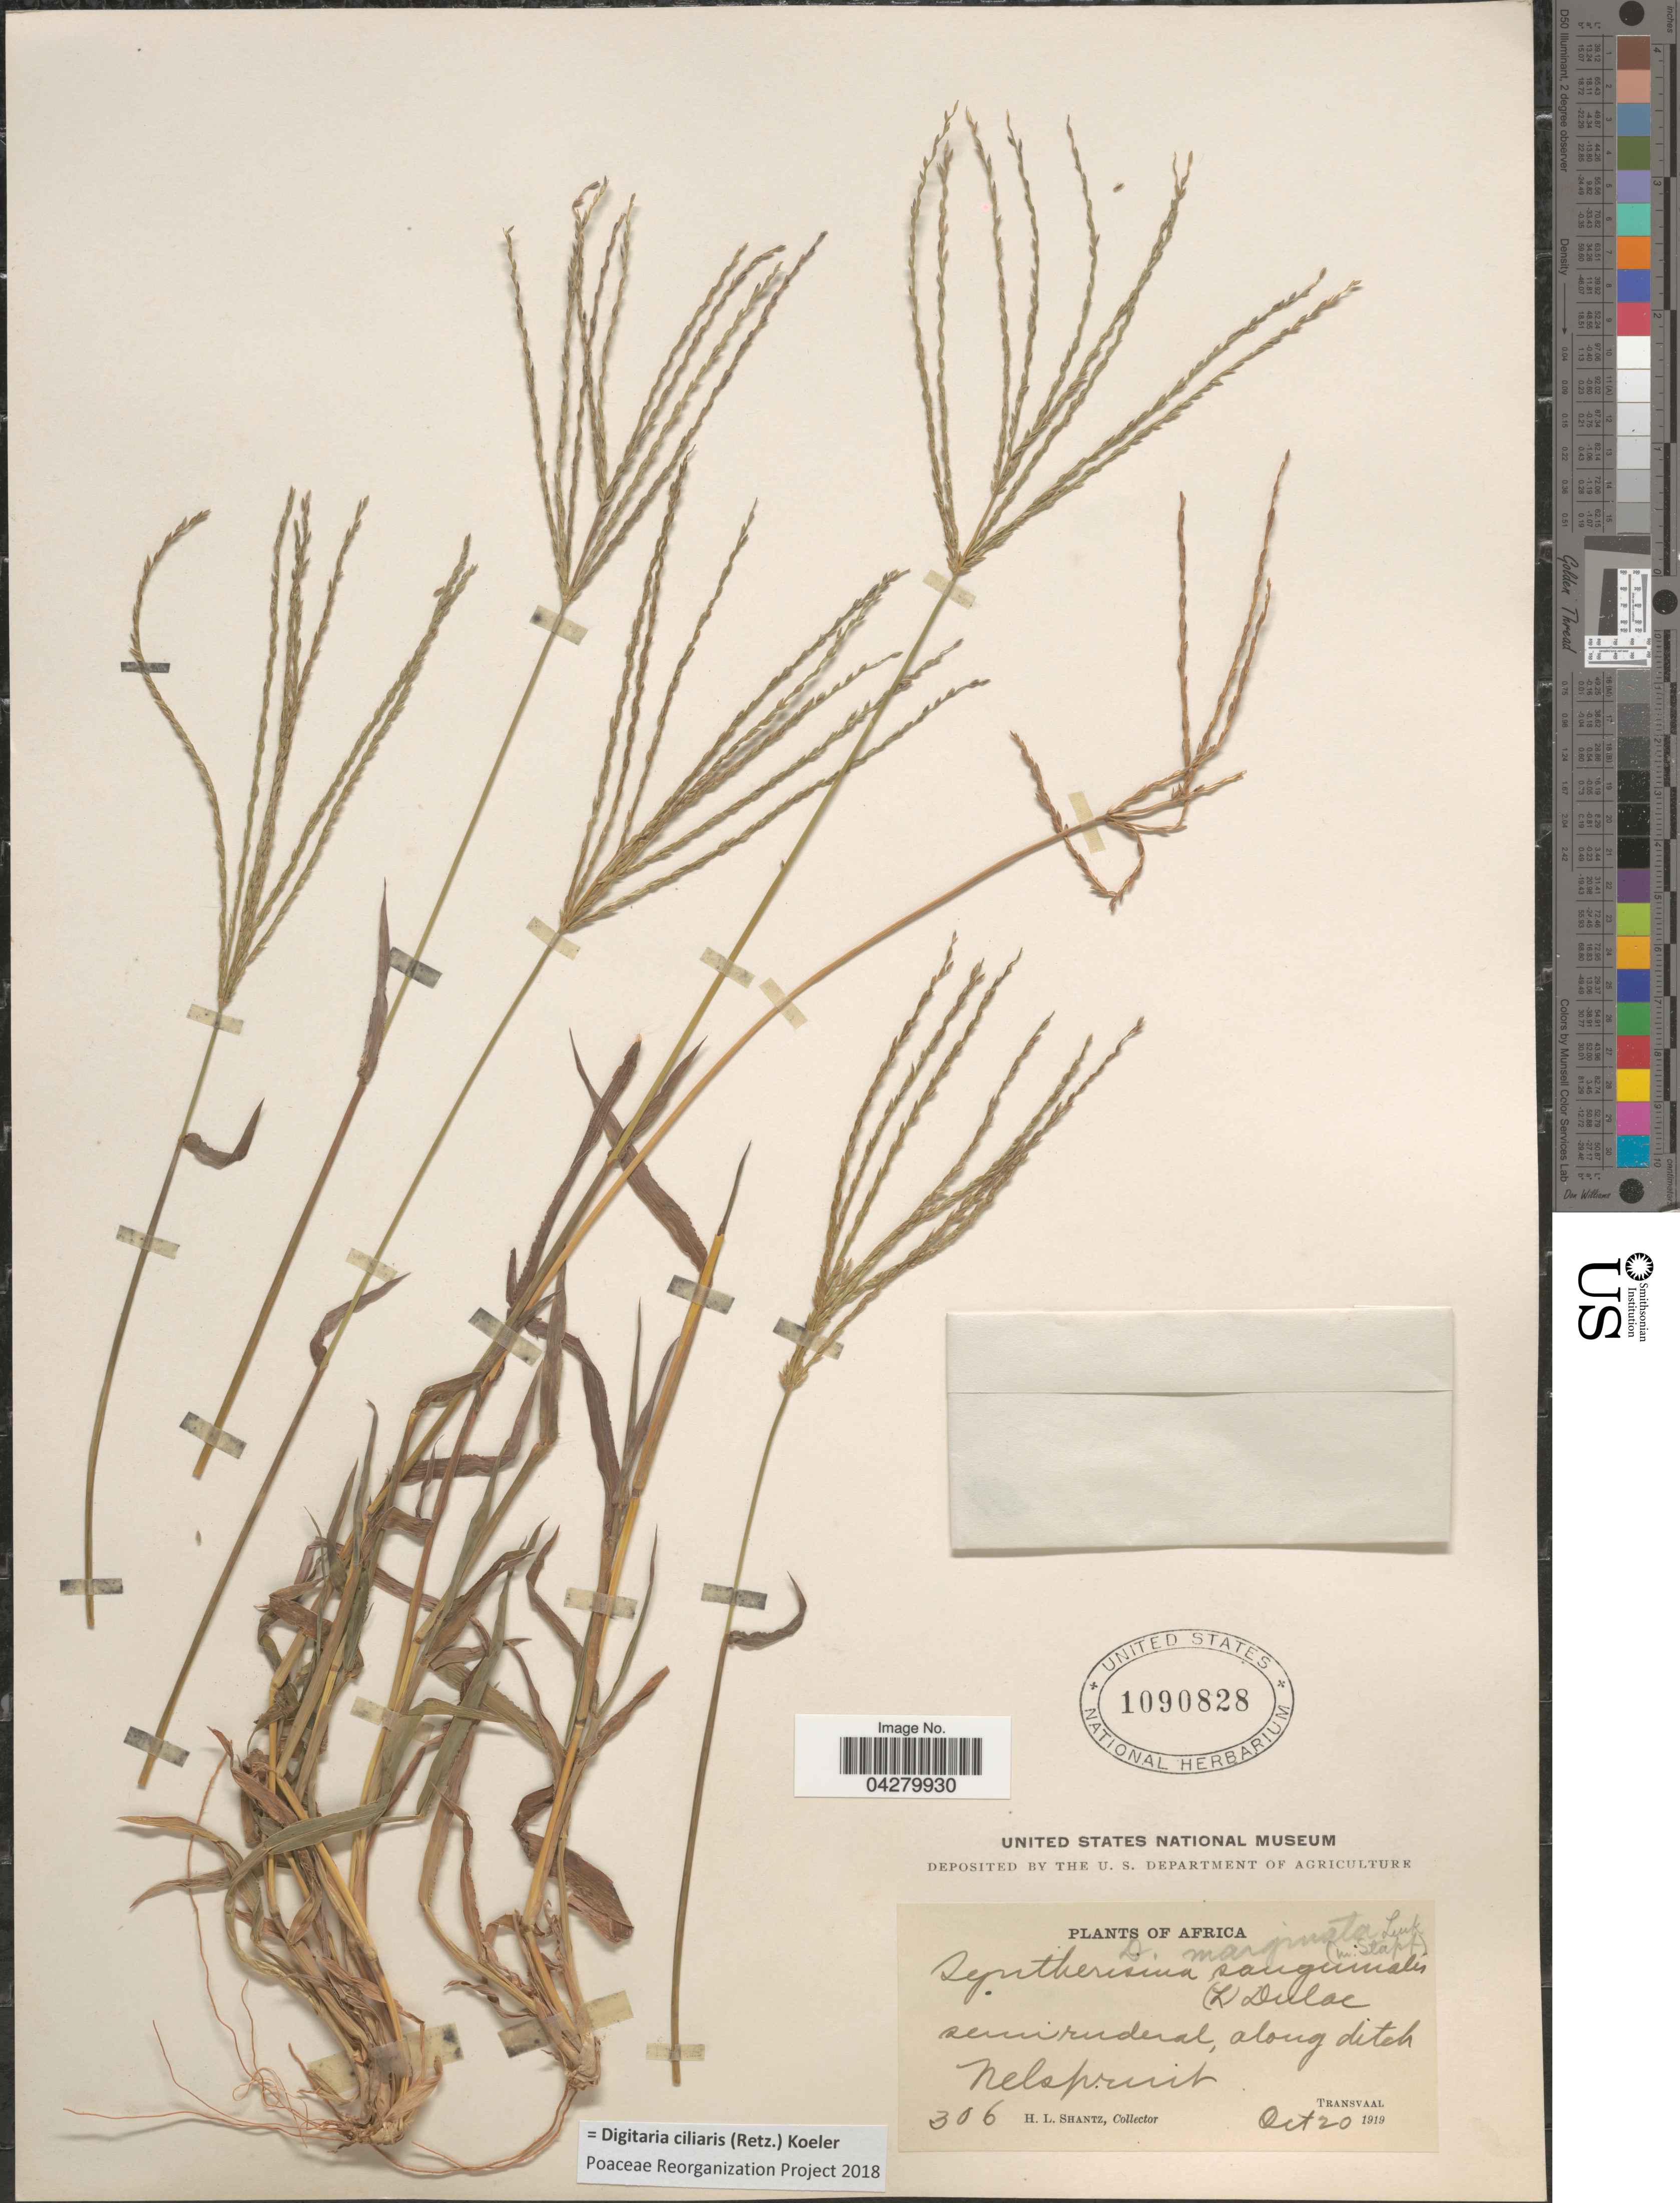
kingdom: Plantae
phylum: Tracheophyta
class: Liliopsida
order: Poales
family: Poaceae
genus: Digitaria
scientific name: Digitaria ciliaris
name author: (Retz.) Koeler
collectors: H. Shantz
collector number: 306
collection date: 1919-10-20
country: South Africa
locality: Along ditch Nelspruit. Transvaal.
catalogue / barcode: US 1090828